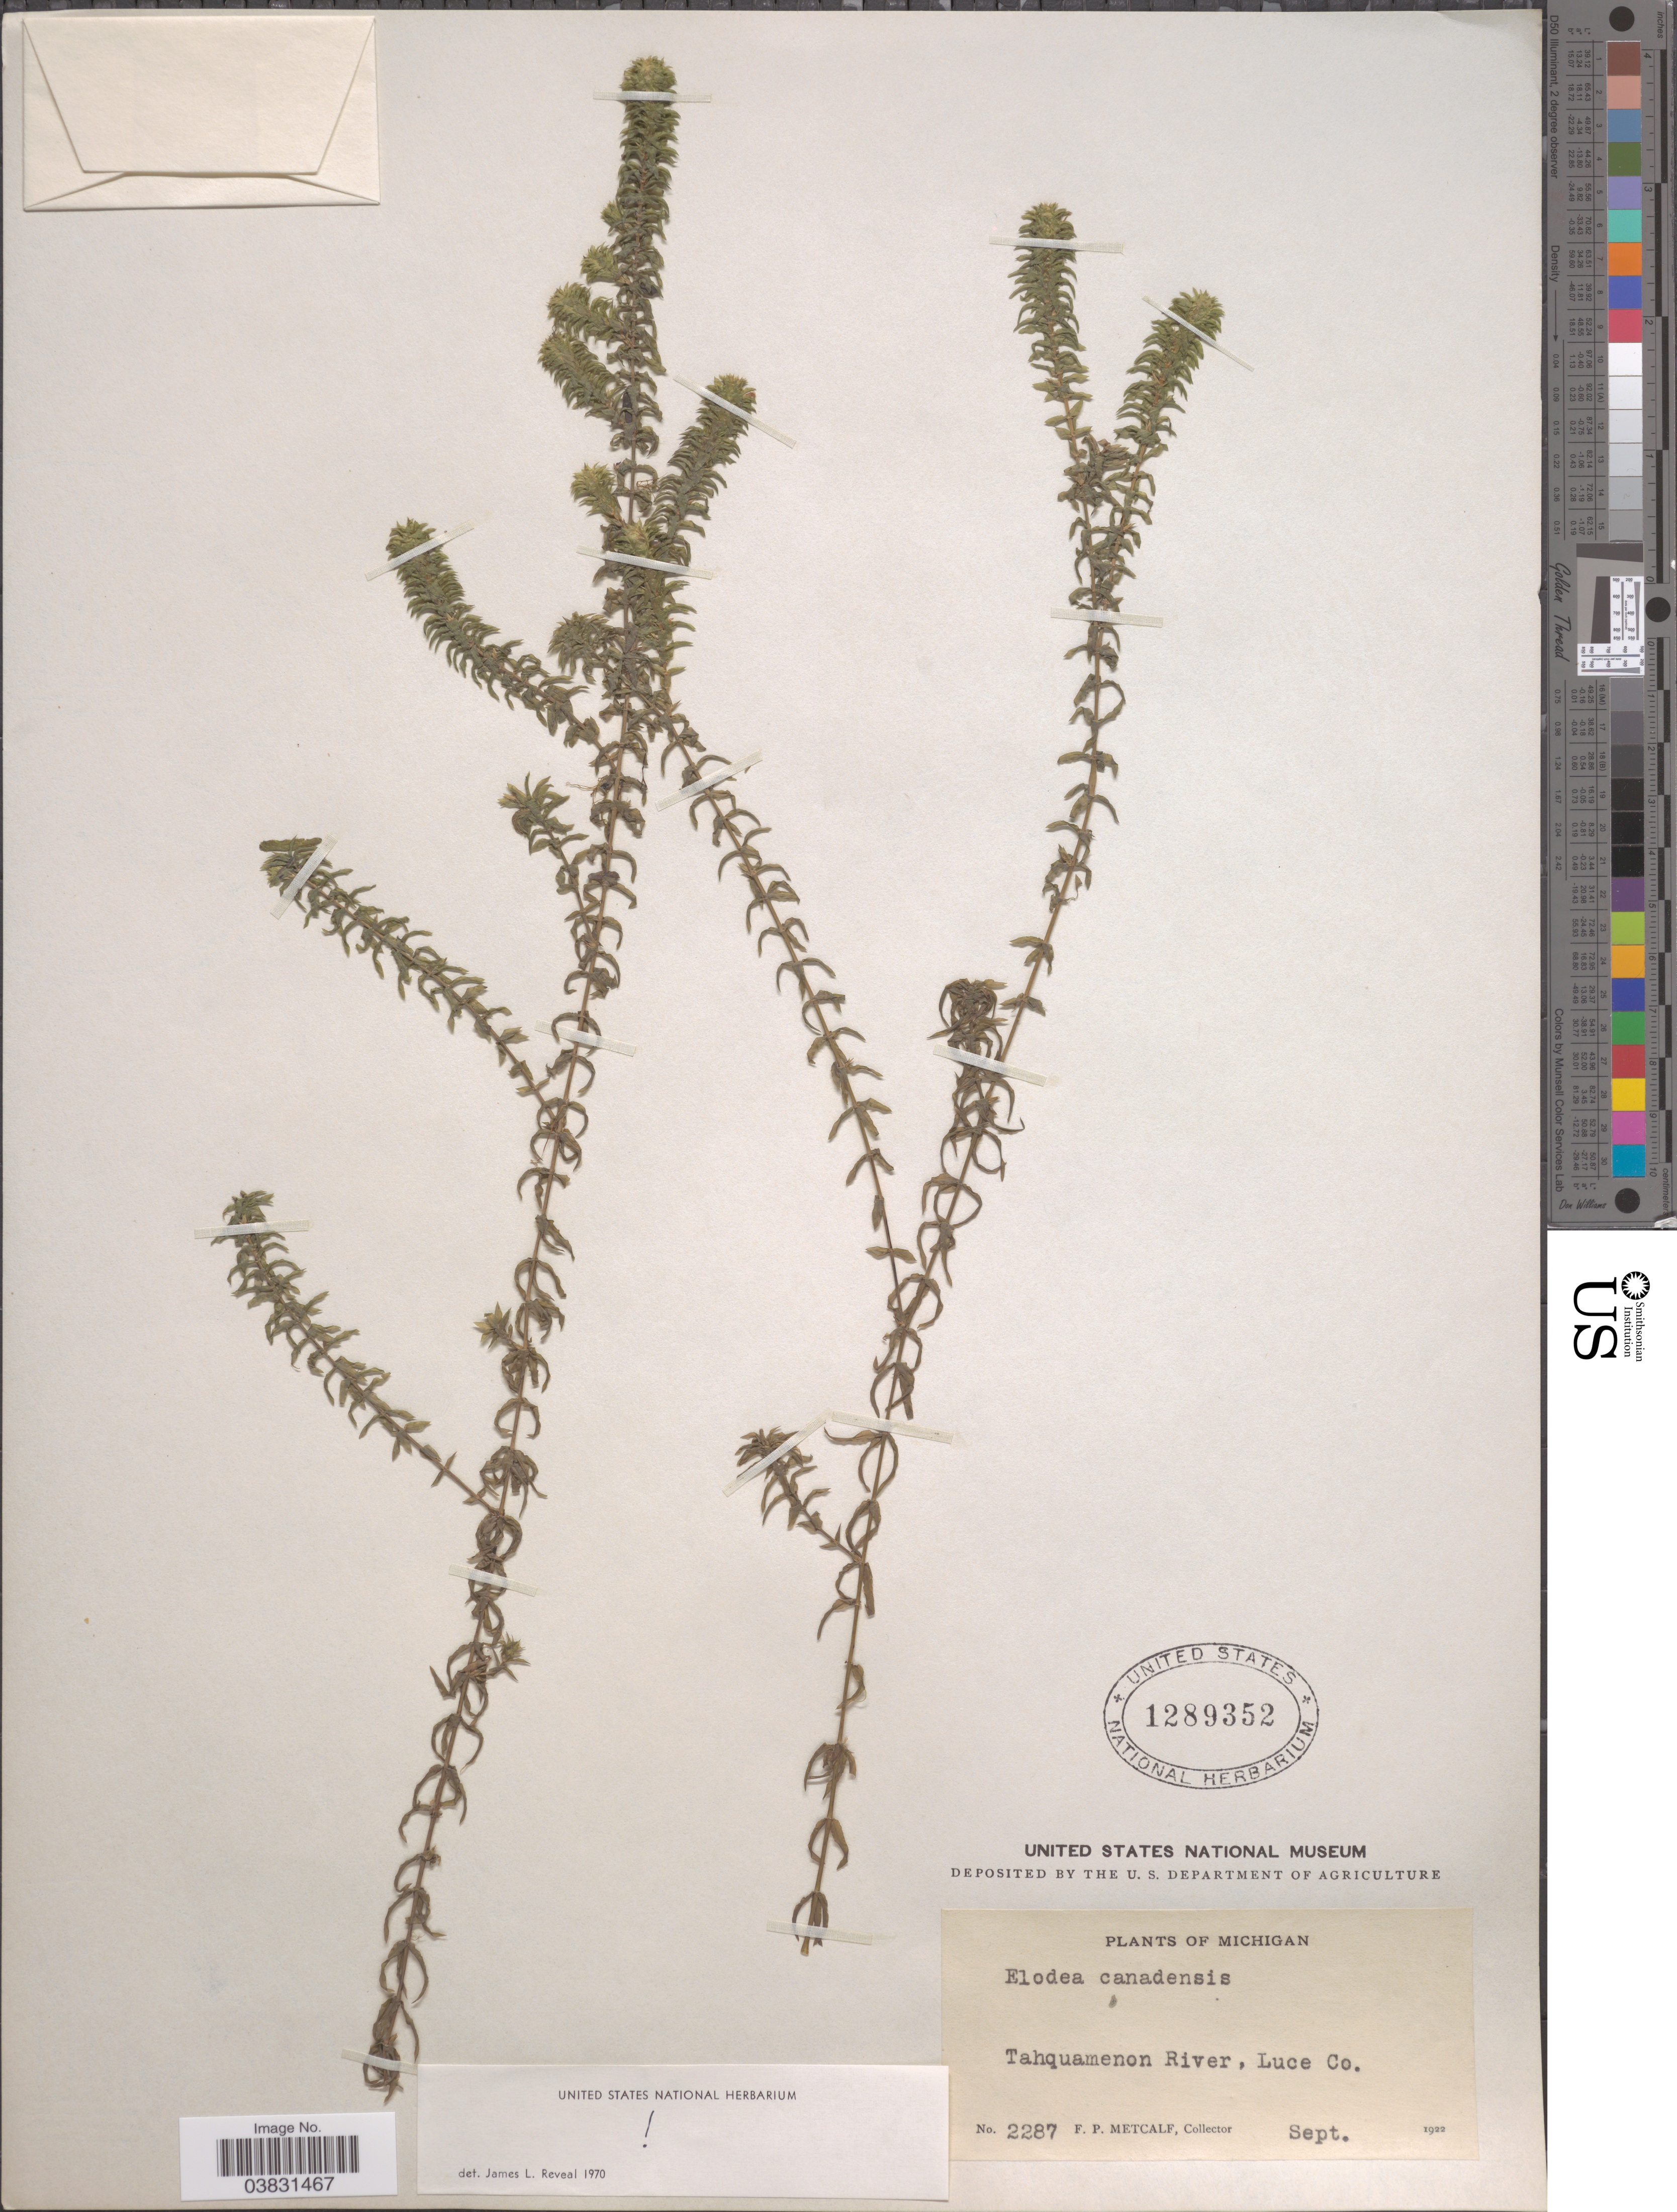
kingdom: Plantae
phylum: Tracheophyta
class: Liliopsida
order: Alismatales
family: Hydrocharitaceae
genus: Elodea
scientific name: Elodea canadensis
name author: Michx.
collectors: F. Metcalf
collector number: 2287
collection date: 1922-09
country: United States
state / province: Michigan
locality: Tahquamenon River, Luce Co.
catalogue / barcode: US 1289352